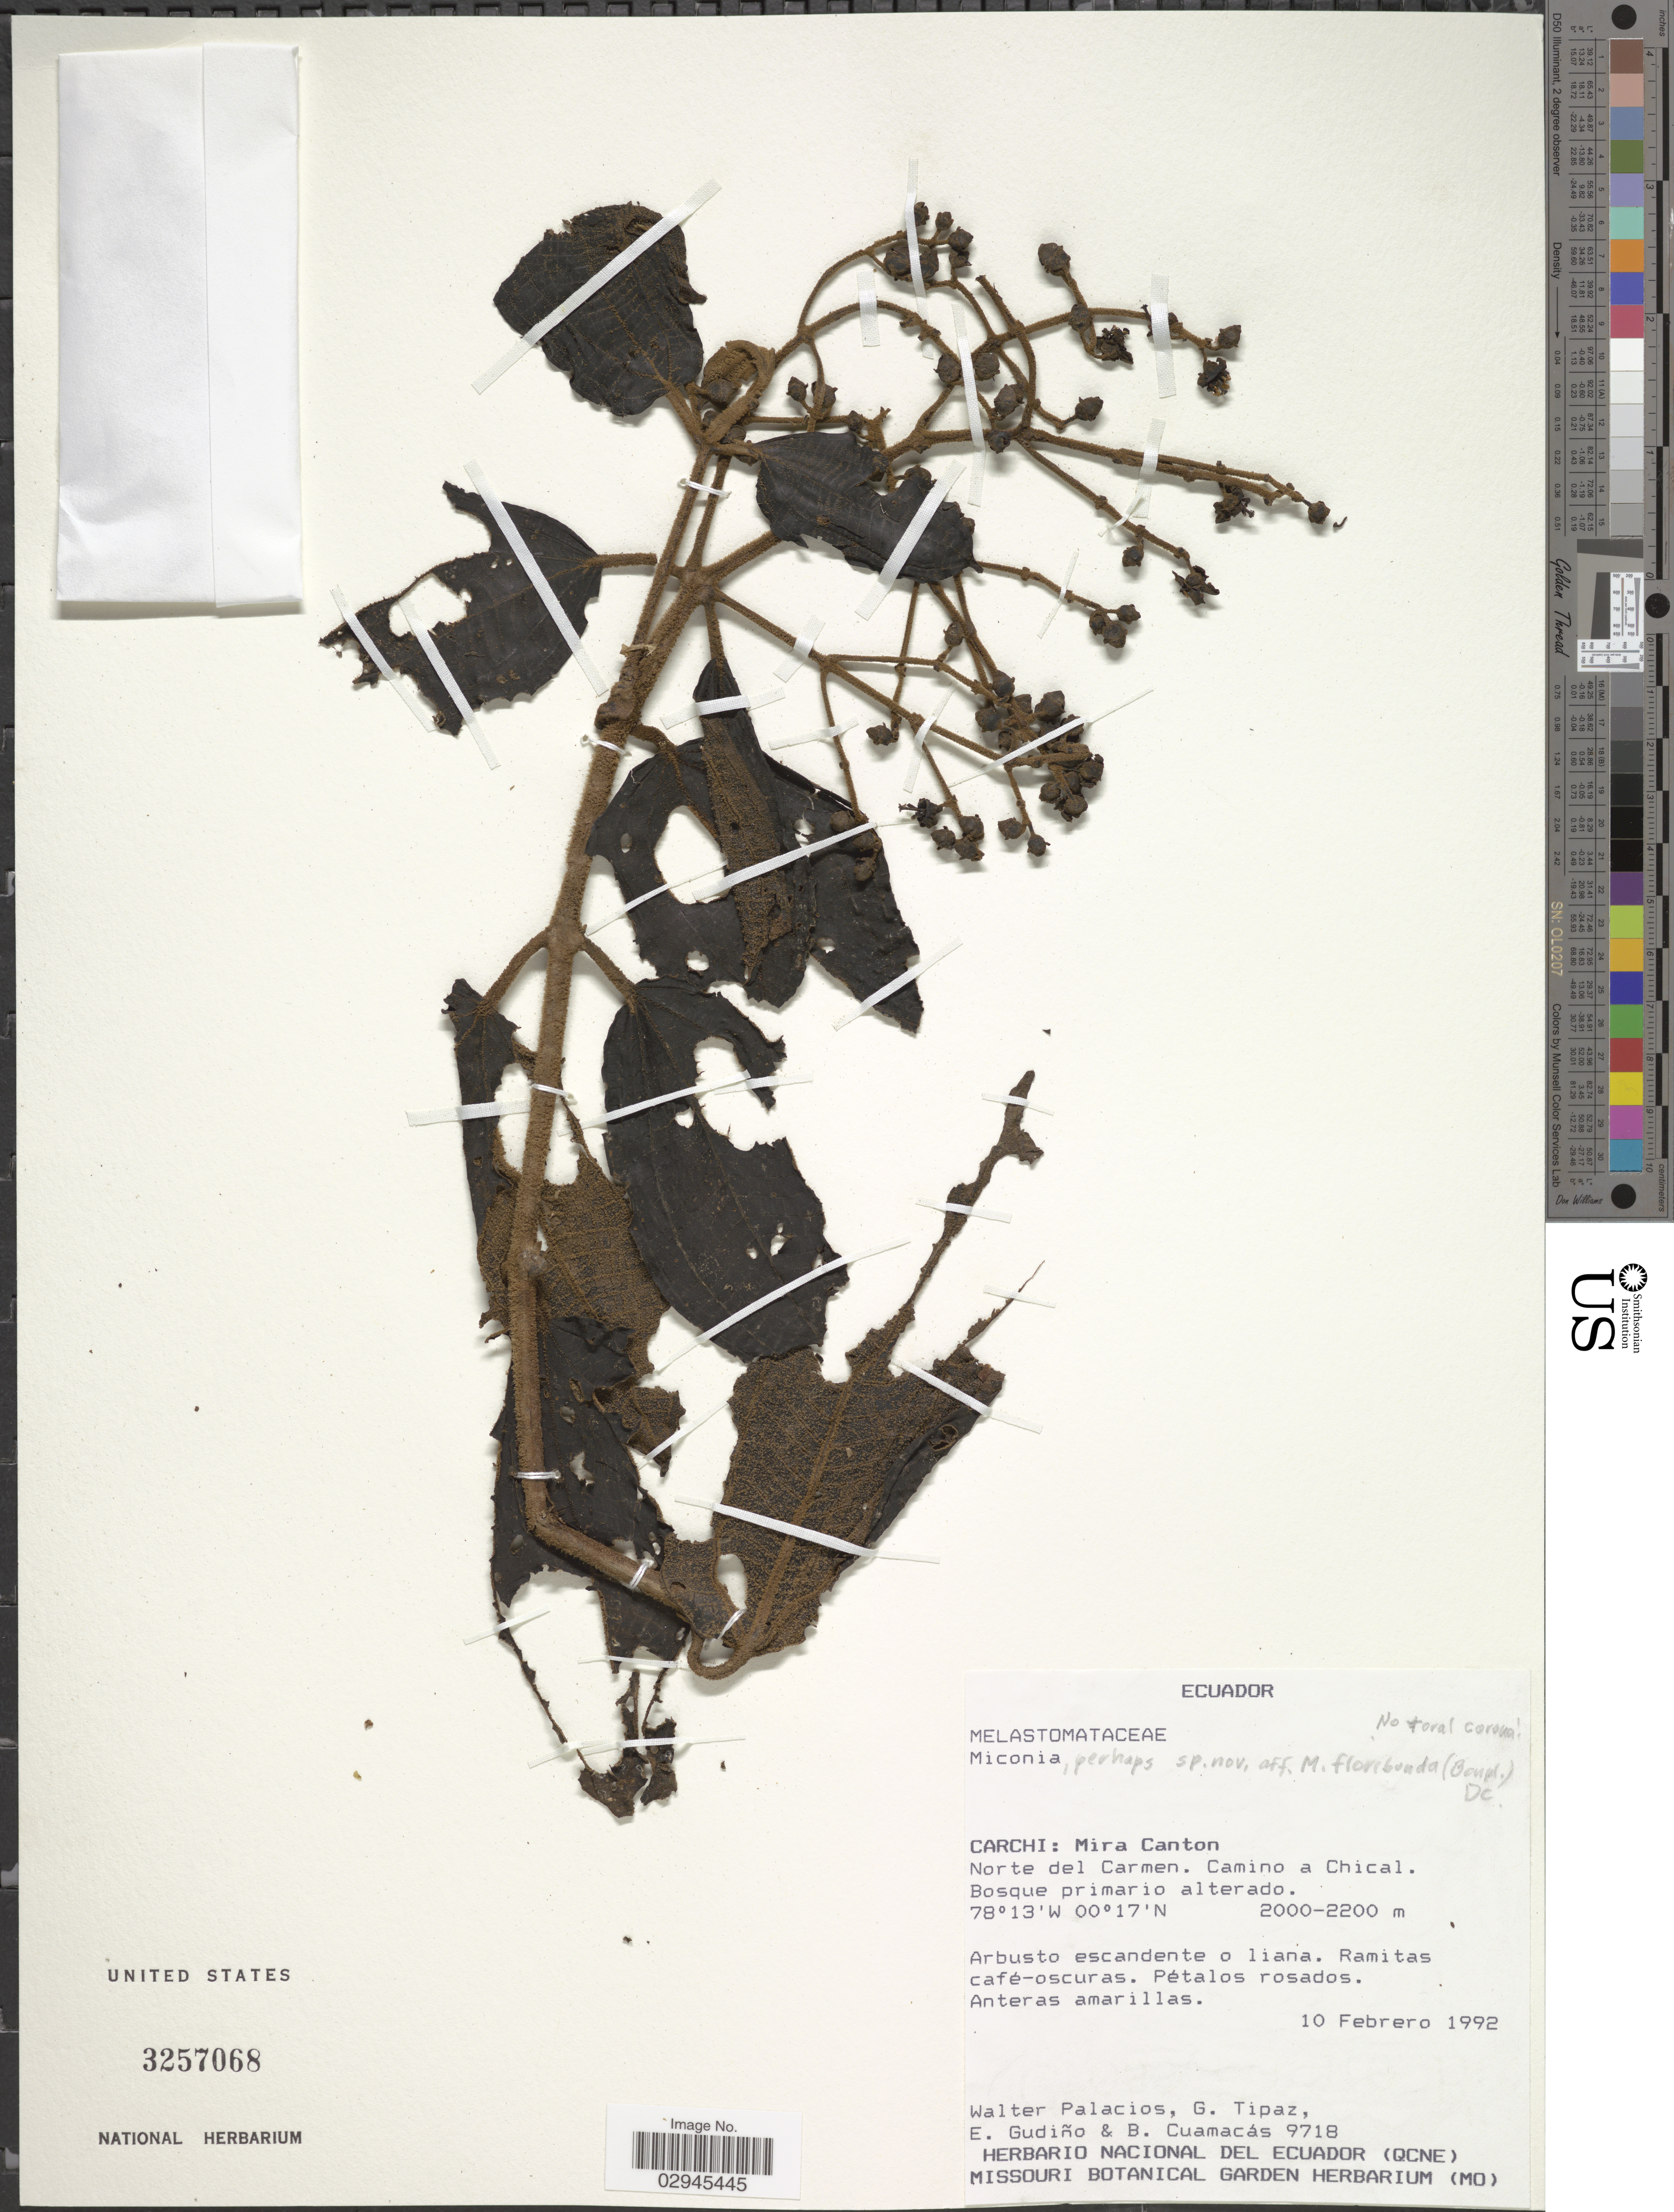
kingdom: Plantae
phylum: Tracheophyta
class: Magnoliopsida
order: Myrtales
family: Melastomataceae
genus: Miconia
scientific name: Miconia sp.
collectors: W. Palacios, G. Tipaz, E. Gudiño & B. Cuamacas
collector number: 9718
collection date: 1992-02-10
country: Ecuador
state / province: Carchi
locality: Mira Canton. Norte del Carmen. Camino a Chical.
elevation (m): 2000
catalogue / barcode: US 3257068